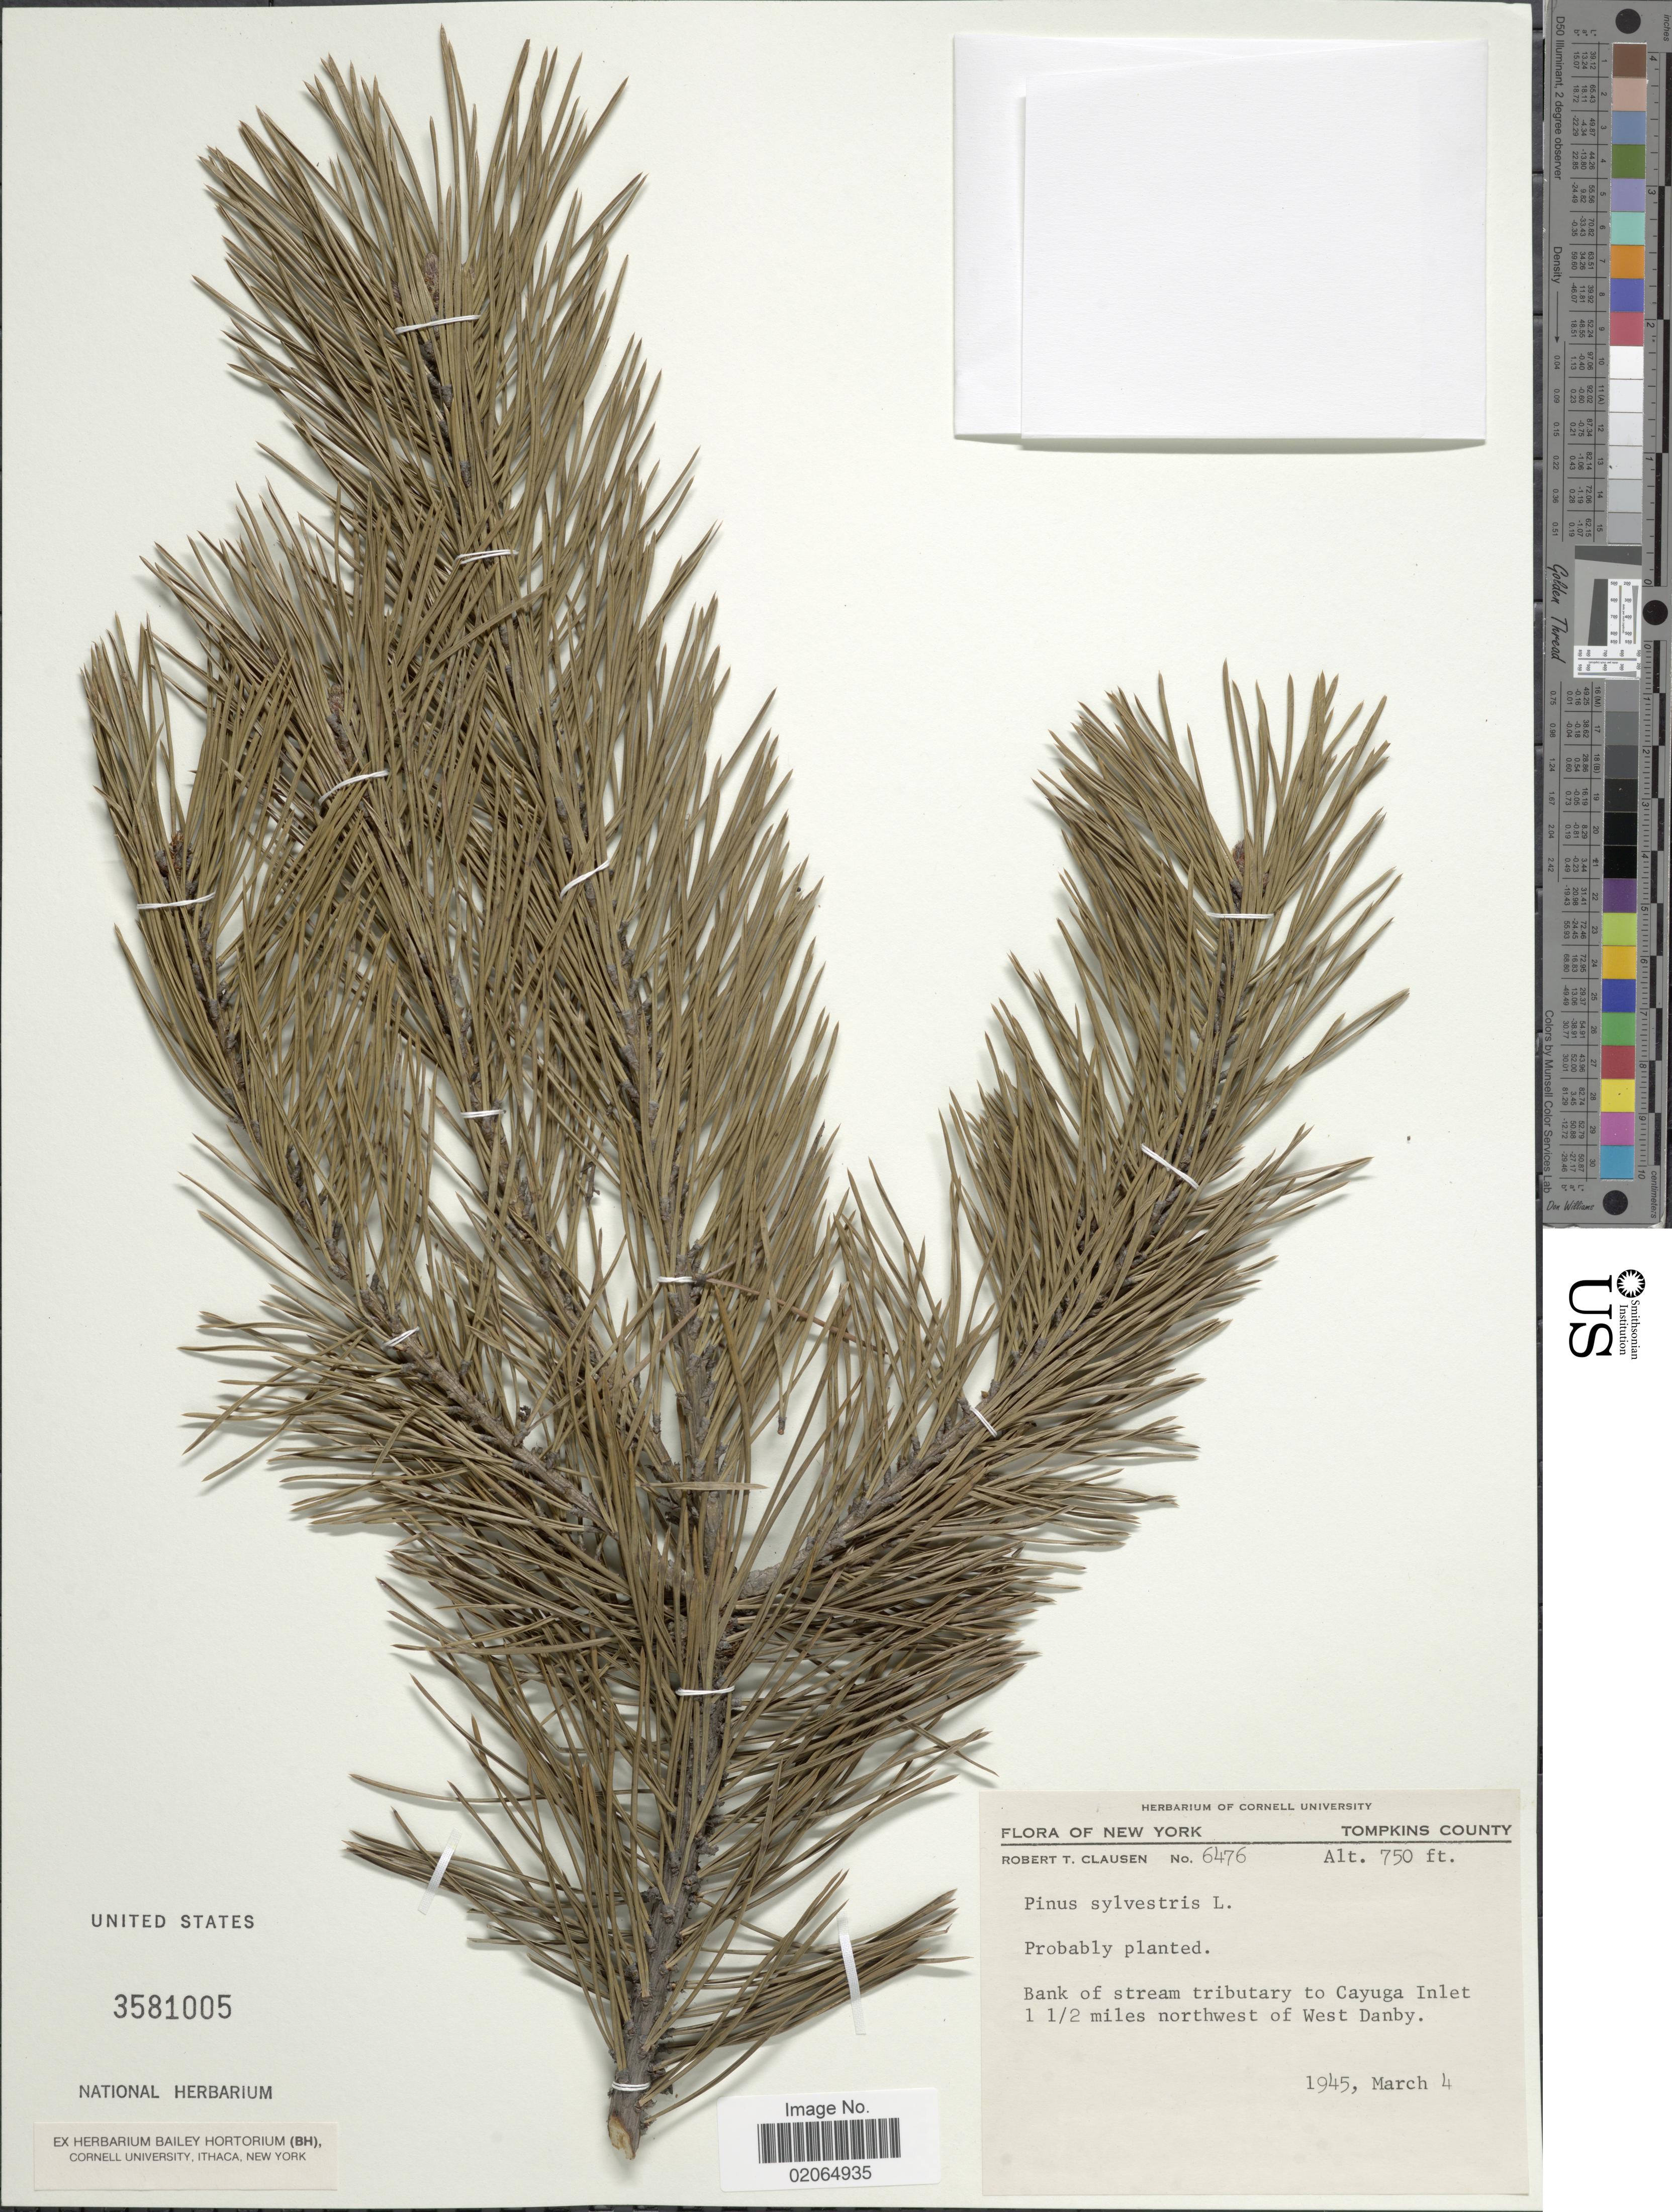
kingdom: Plantae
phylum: Tracheophyta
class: Pinopsida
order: Pinales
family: Pinaceae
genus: Pinus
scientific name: Pinus sylvestris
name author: L.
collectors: R. T. Clausen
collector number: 6476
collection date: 1945-03-04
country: United States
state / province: New York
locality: Tompkins County, Bank of stream tributary to Cayuga Inlet 1 1/2 miles northwest of West Danby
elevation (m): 229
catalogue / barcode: US 3581005